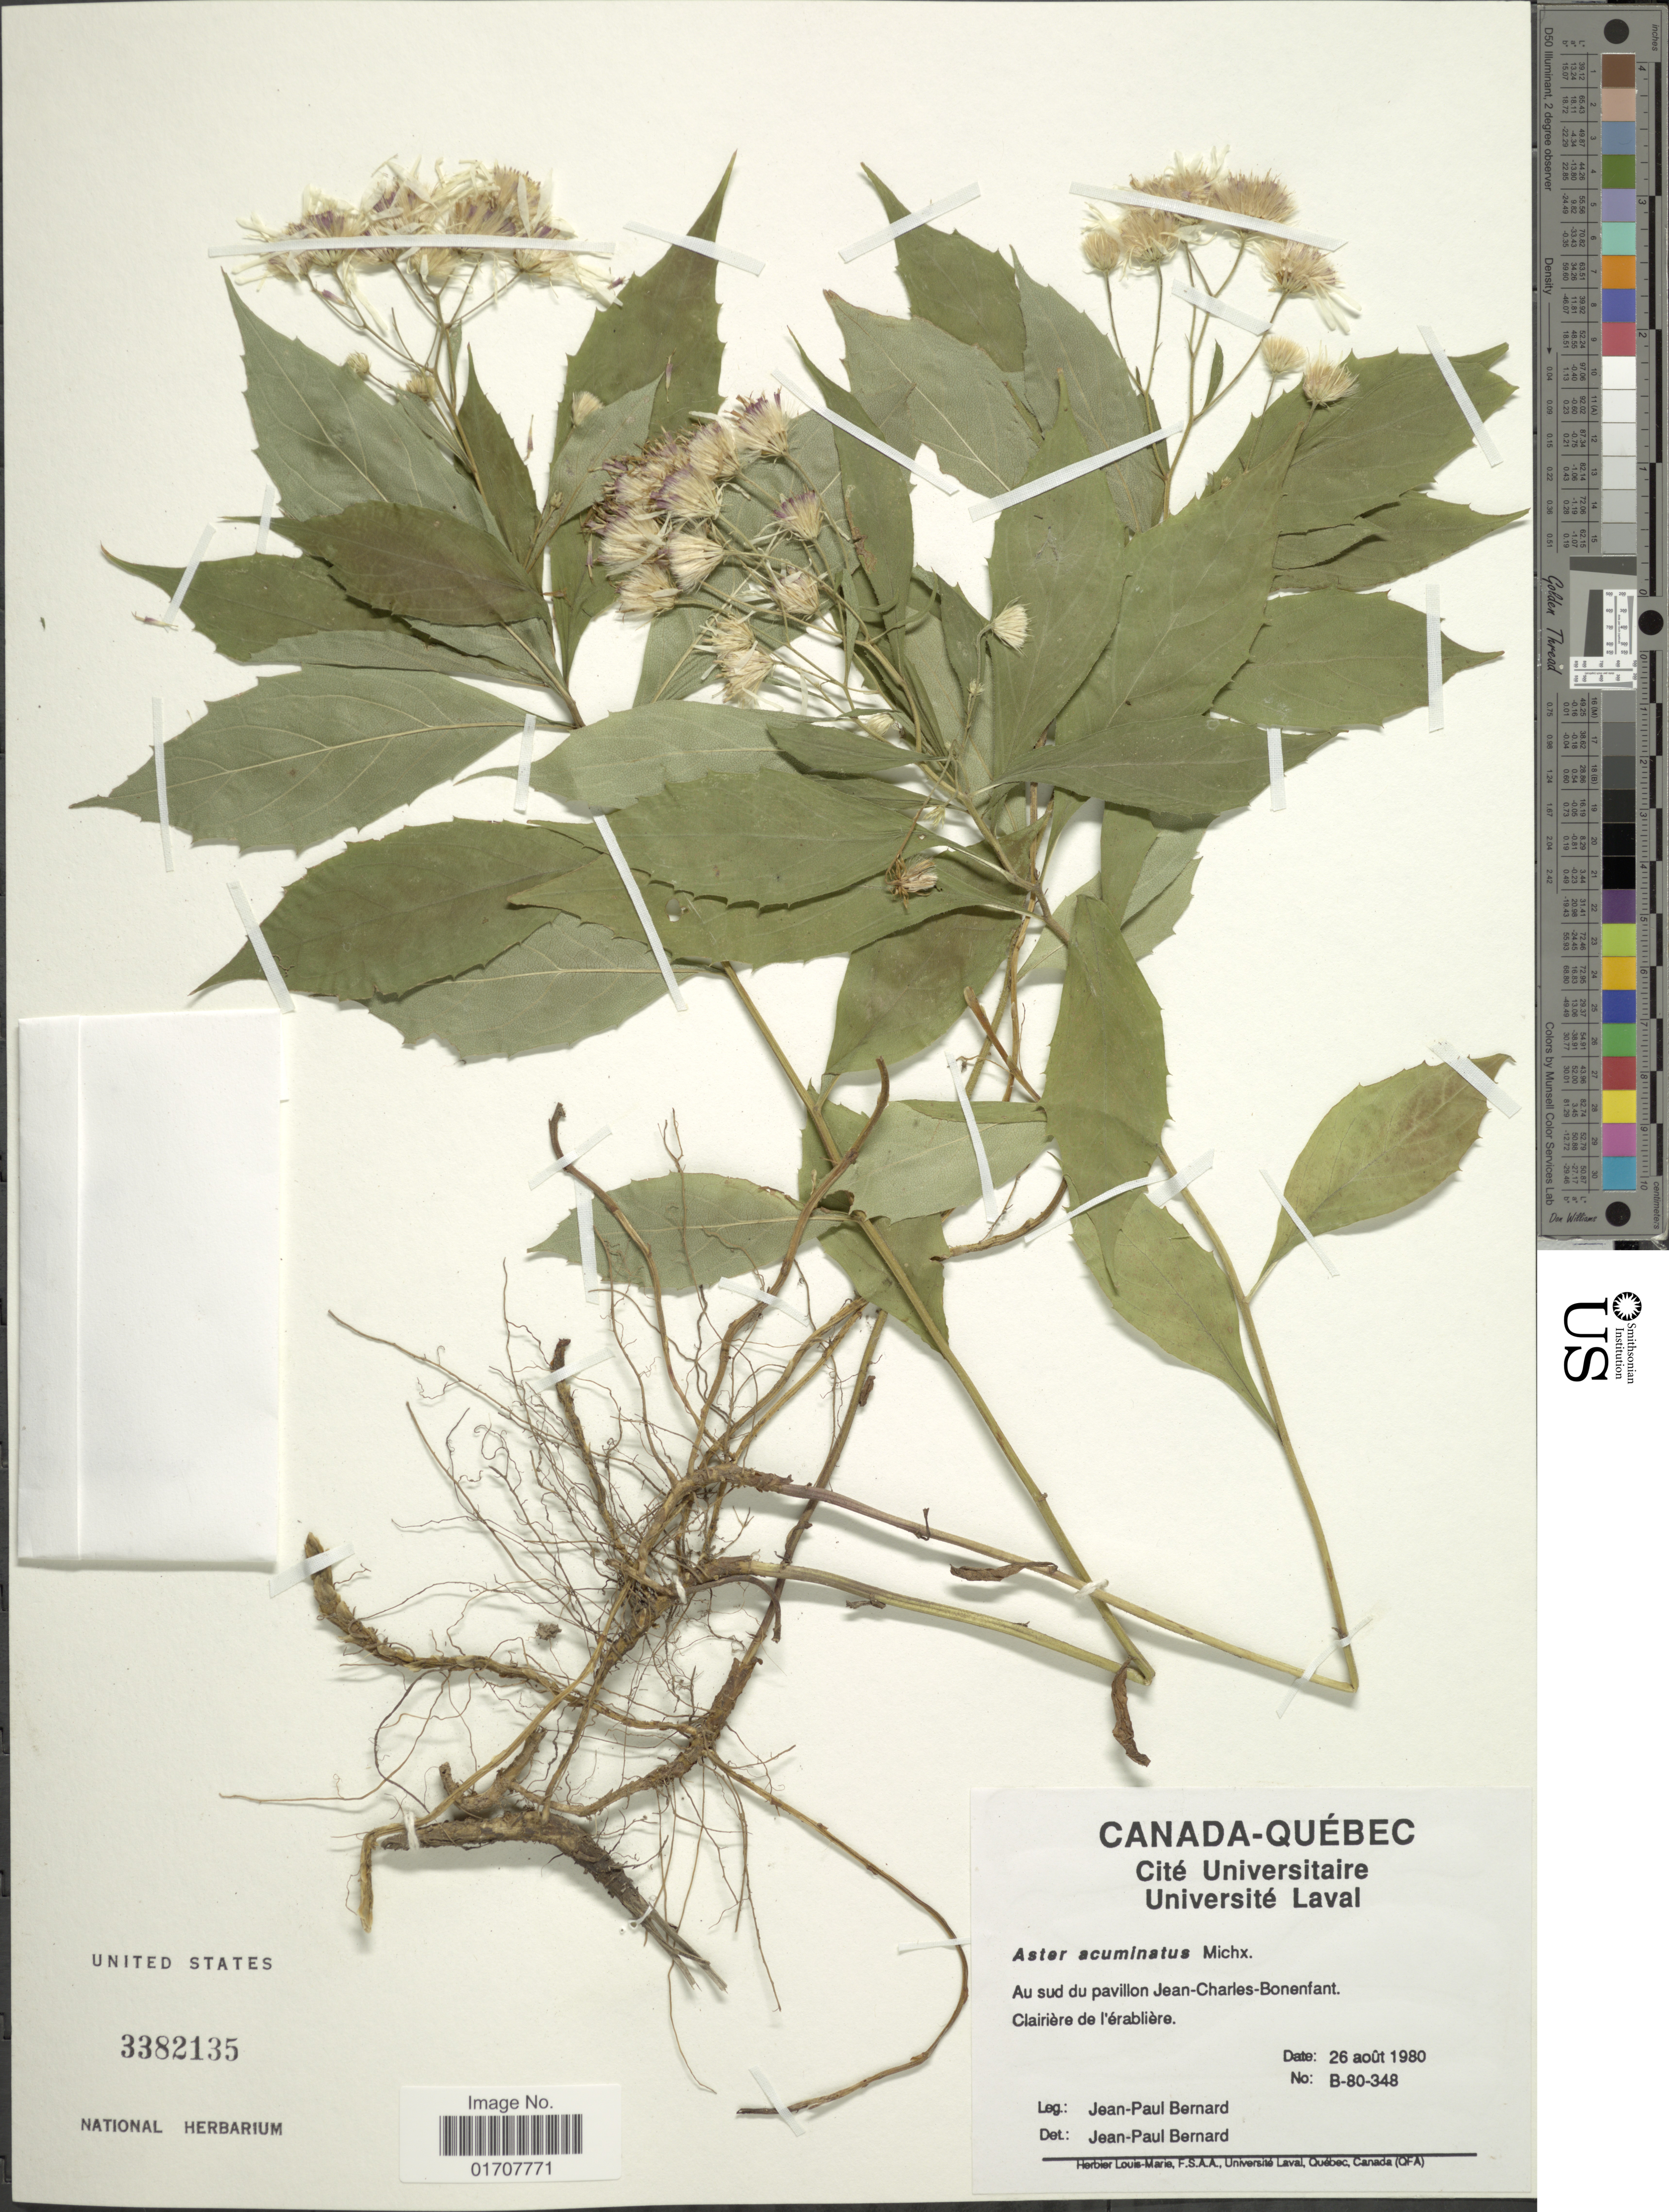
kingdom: Plantae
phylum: Tracheophyta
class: Magnoliopsida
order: Asterales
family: Asteraceae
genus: Oclemena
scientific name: Oclemena acuminata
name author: (Michx.) Greene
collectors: J.-P. Bernard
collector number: B-80-348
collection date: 1980-08-26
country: Canada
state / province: Quebec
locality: Au sud du pavillon Jean-Charles-Bonenfant. Clairiere de l'erabliere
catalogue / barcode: US 3382135